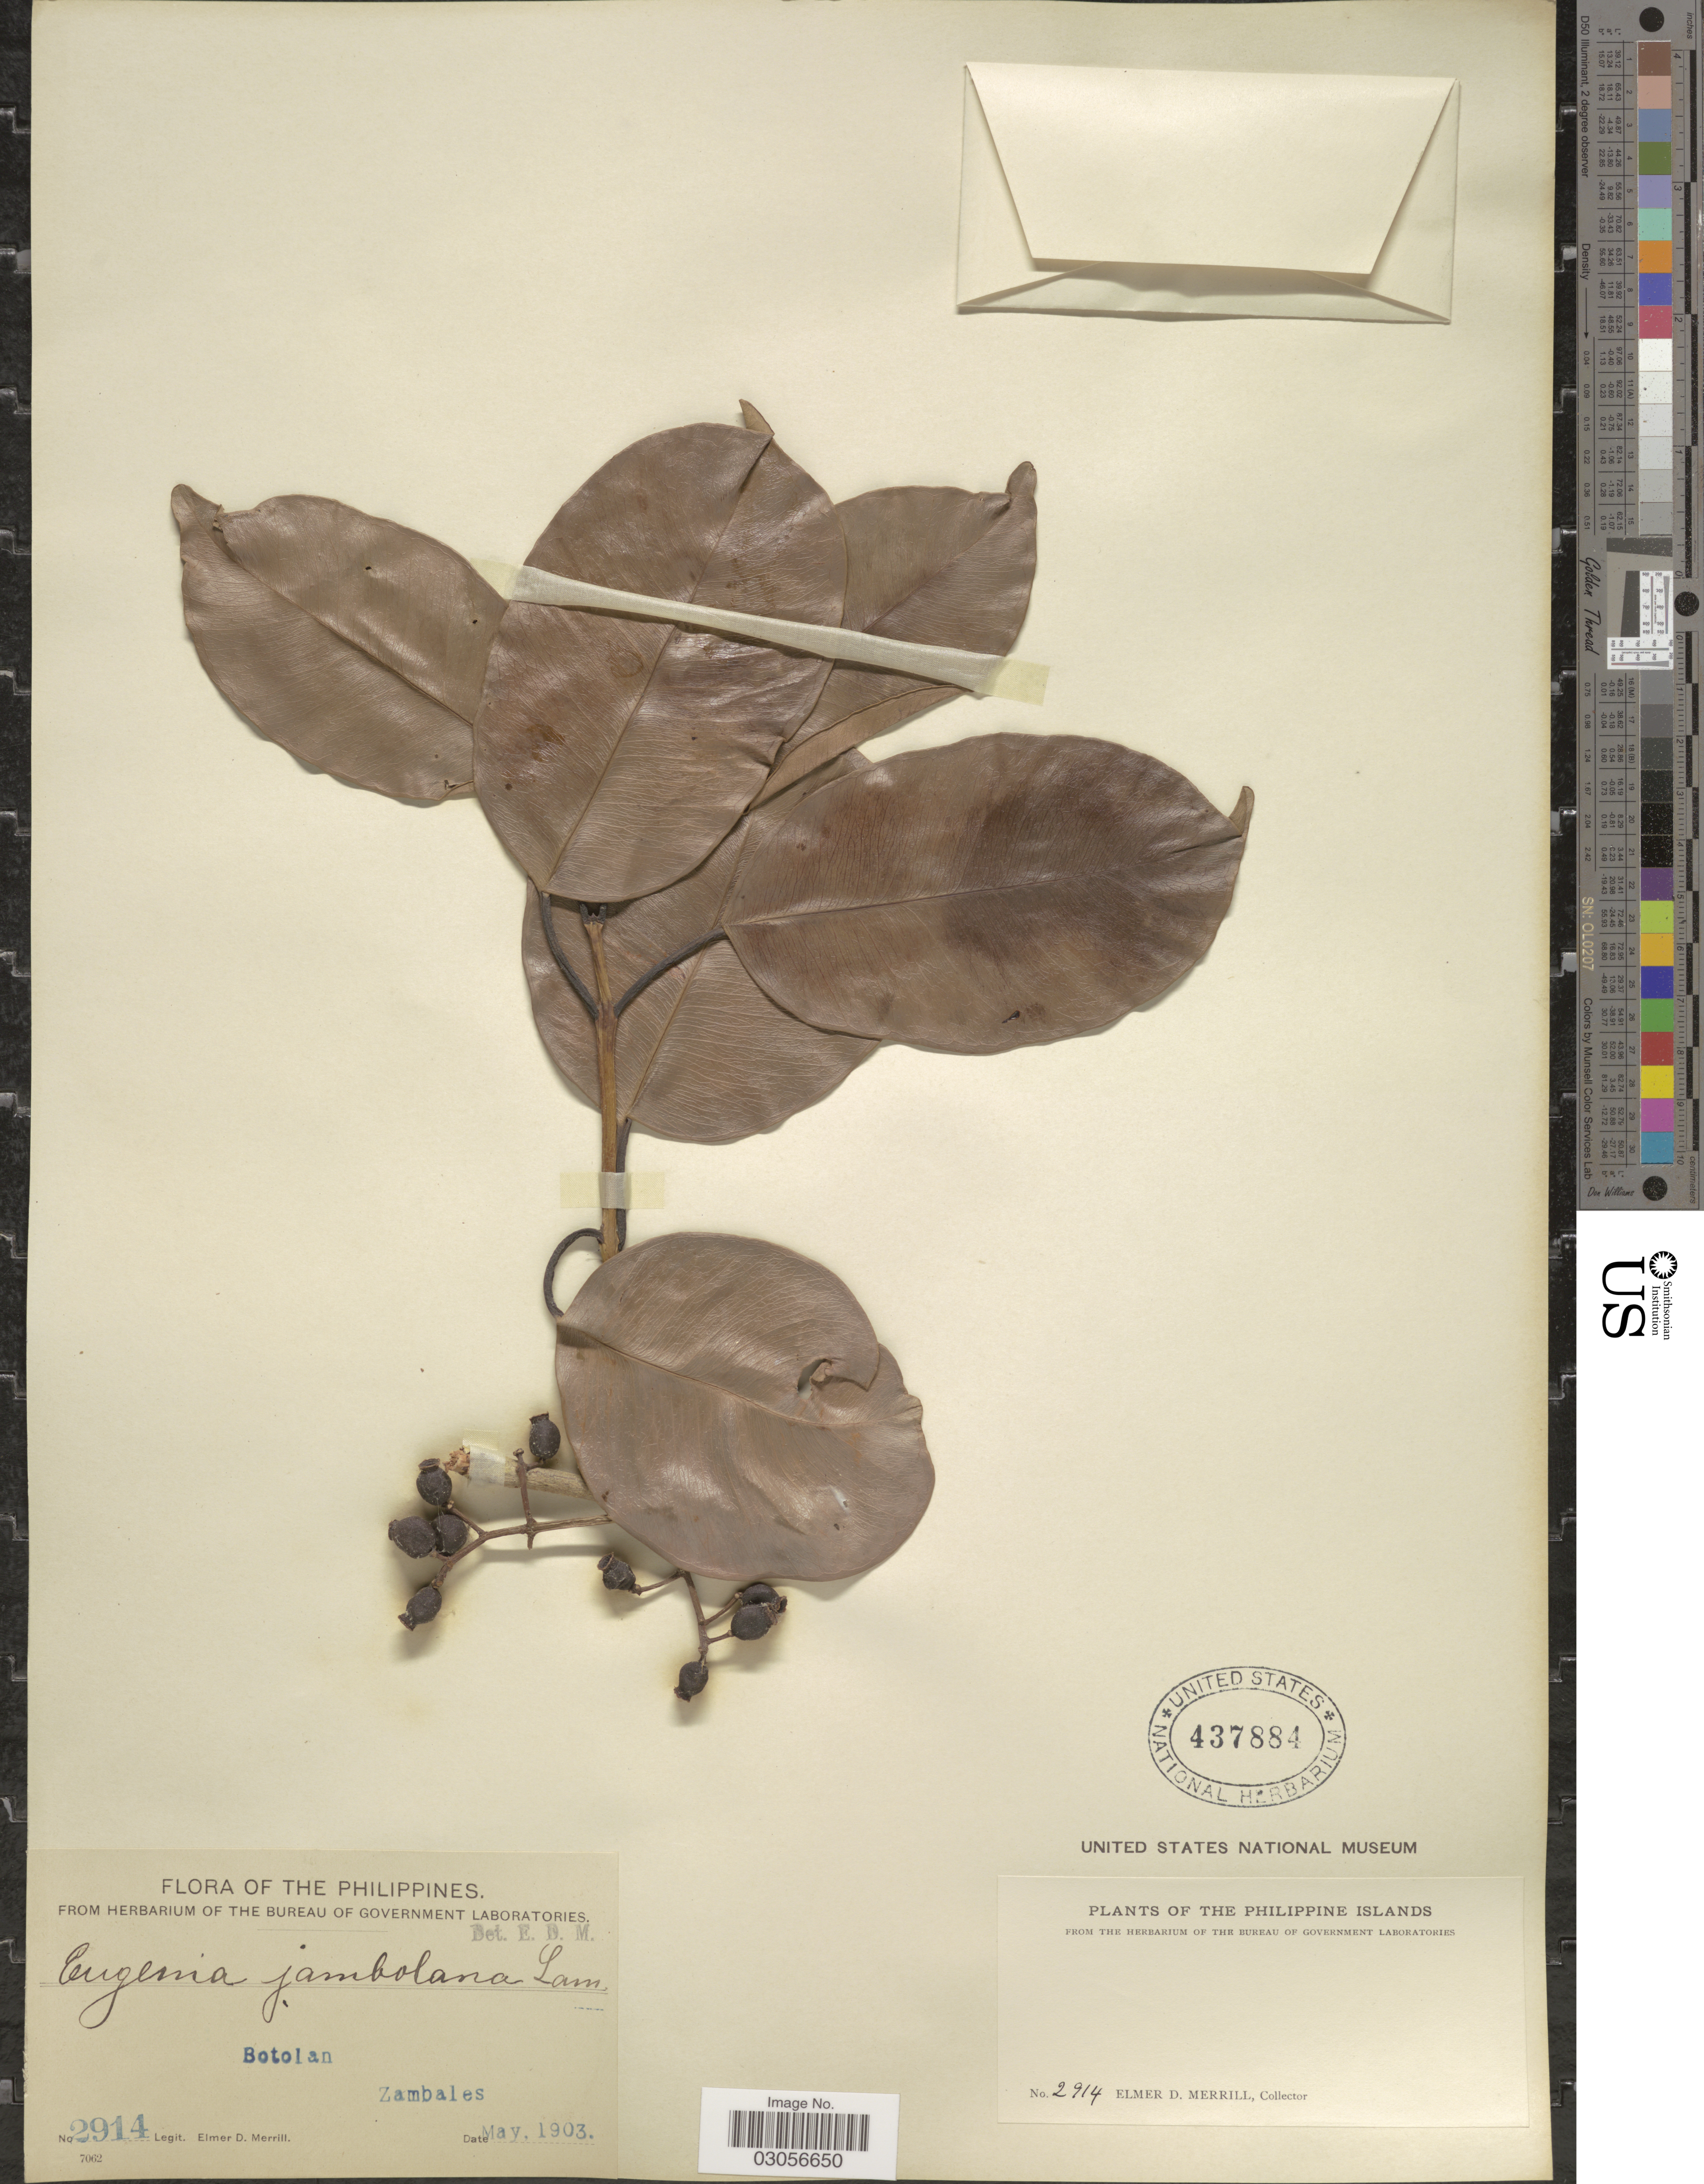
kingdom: Plantae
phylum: Tracheophyta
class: Magnoliopsida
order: Myrtales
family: Myrtaceae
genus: Syzygium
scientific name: Syzygium cumini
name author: (L.) Skeels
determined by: Strong, Mark T., (BOT), Smithsonian Institution - National Museum of Natural History (UNITED STATES)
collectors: E. D. Merrill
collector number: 2914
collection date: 1903-05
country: Philippines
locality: Philippine Islands. Botolan. Zambales.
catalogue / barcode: US 437884